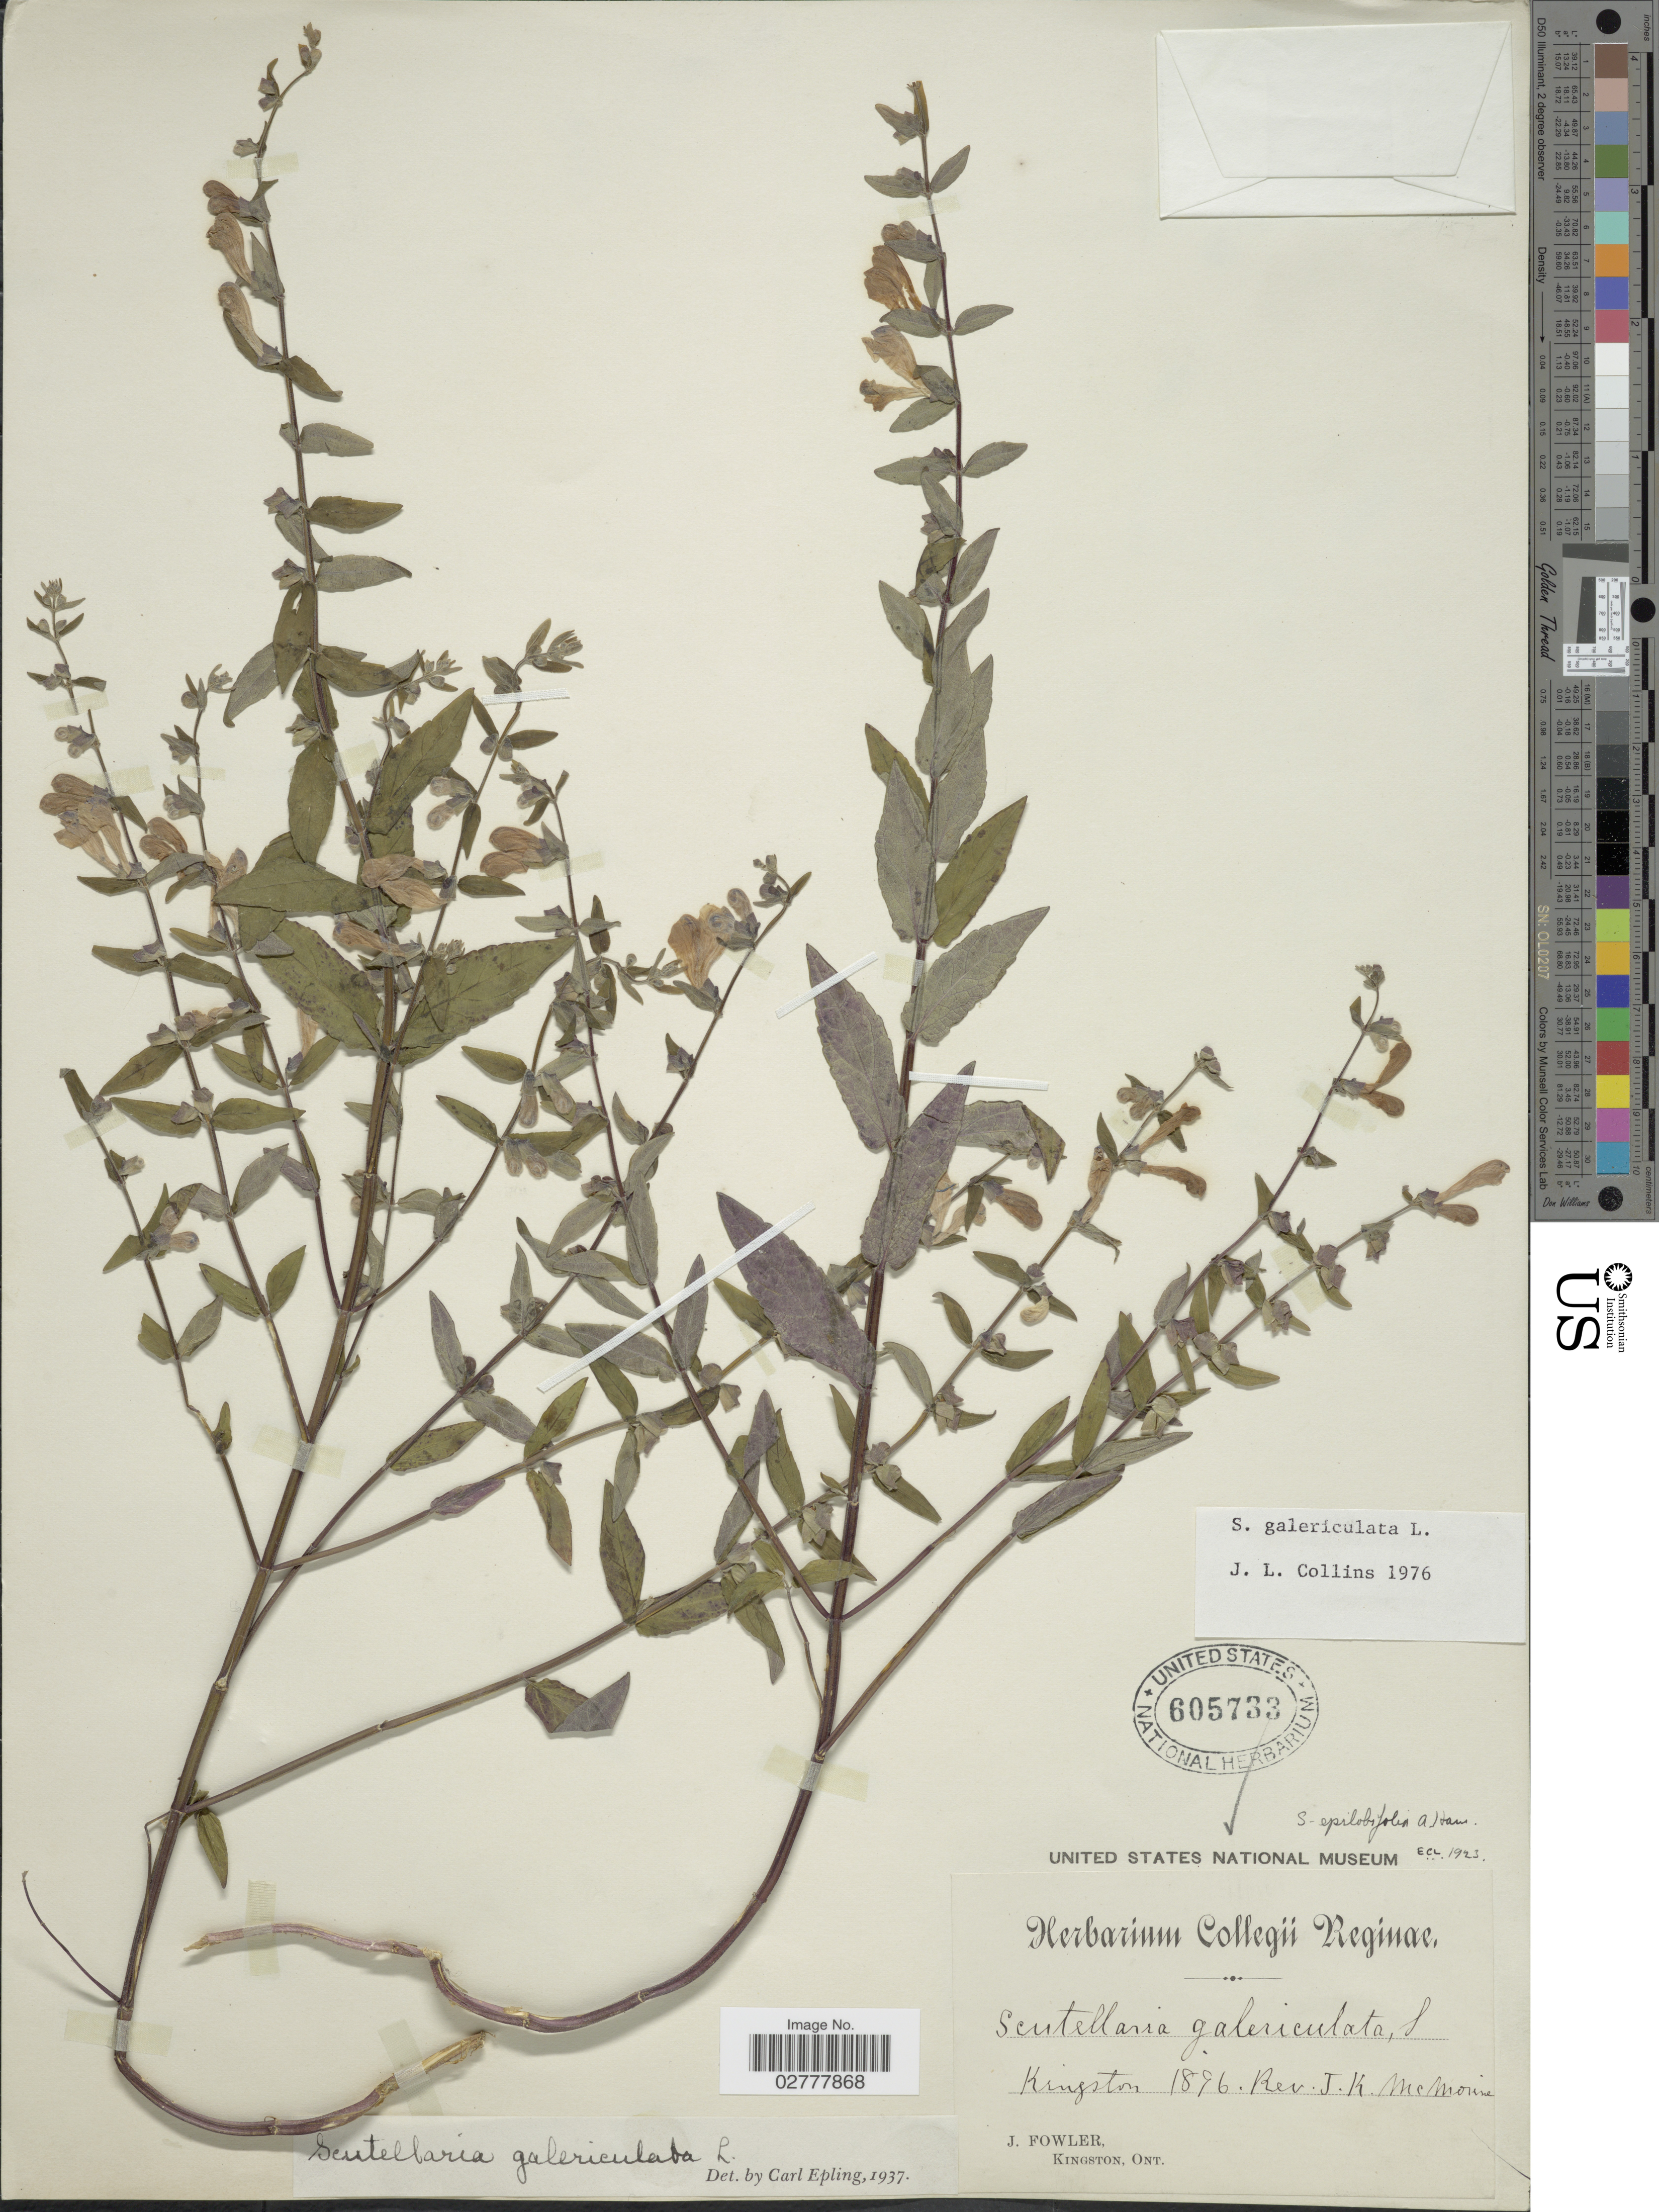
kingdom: Plantae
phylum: Tracheophyta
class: Magnoliopsida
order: Lamiales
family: Lamiaceae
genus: Scutellaria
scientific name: Scutellaria galericulata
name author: L.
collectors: J. McMorine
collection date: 1896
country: Canada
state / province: Ontario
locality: Kingston.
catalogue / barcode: US 605733